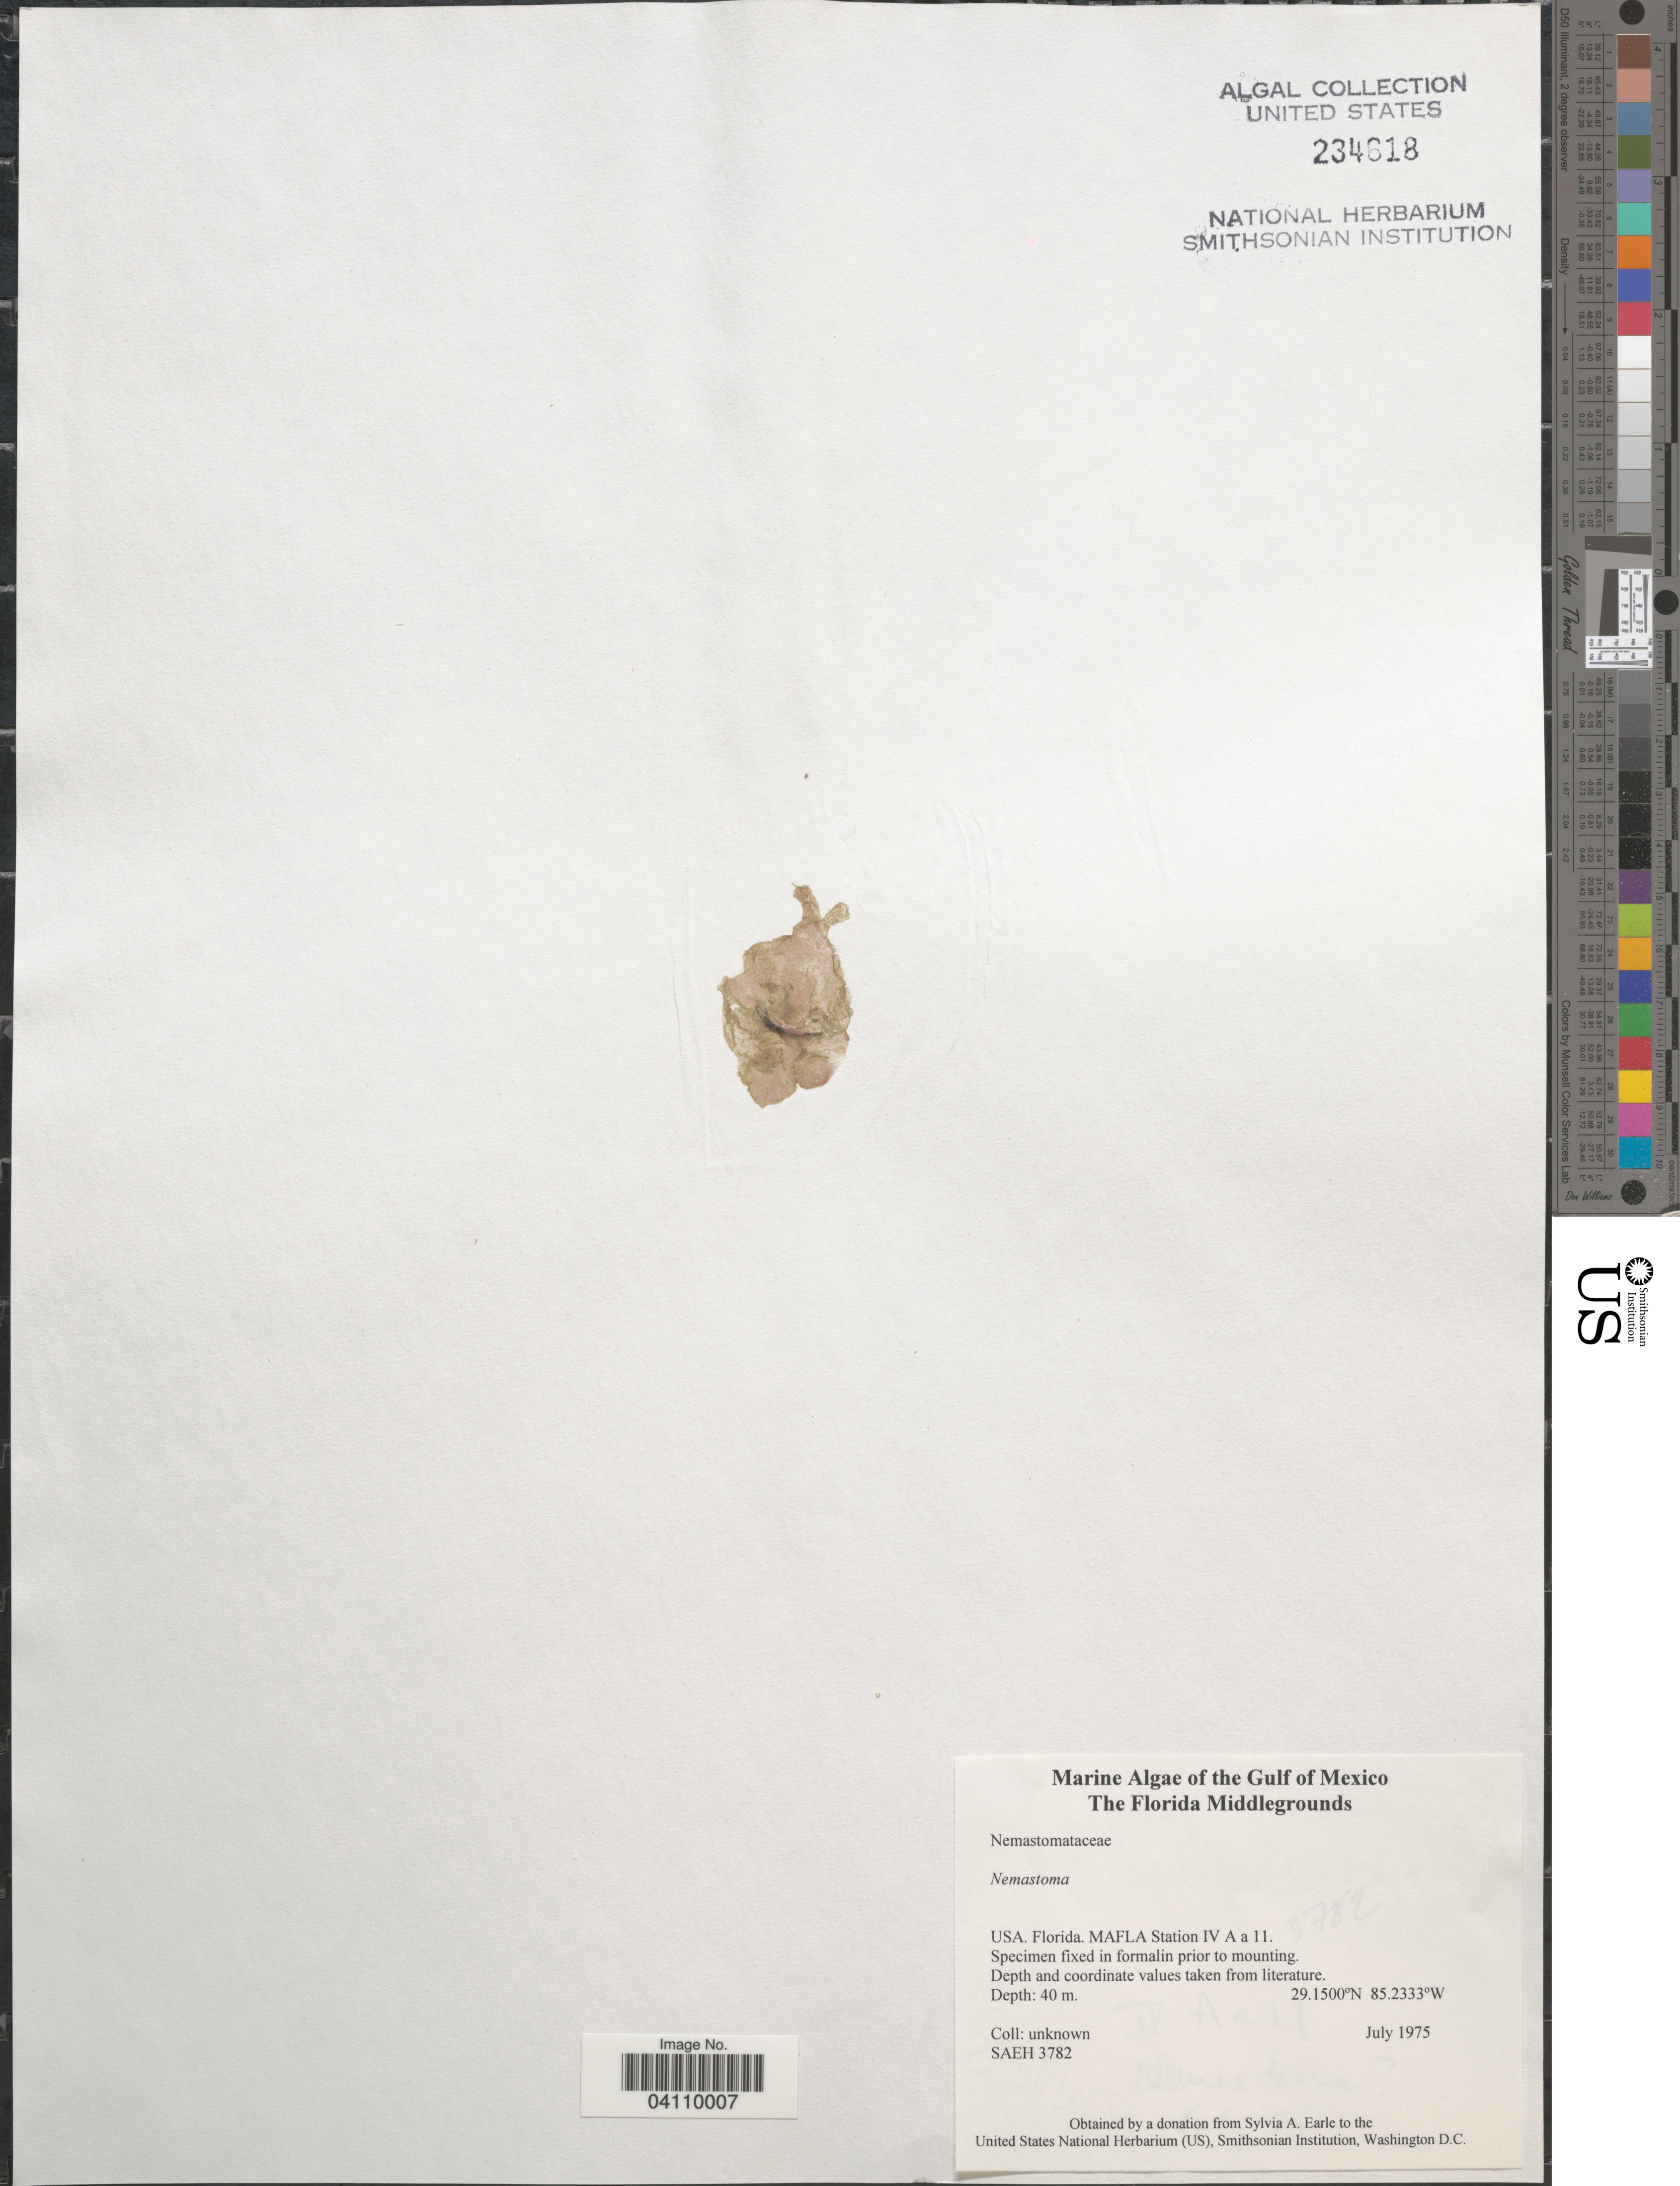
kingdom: Plantae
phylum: Rhodophyta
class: Florideophyceae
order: Nemastomatales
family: Nemastomataceae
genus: Nemastoma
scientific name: Nemastoma sp.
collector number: SAEH 3782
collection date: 1975-07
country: United States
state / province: Florida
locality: The Gulf of Mexico. The Florida Middlegrounds. MAFLA Station IV A a 11.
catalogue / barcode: US 234618